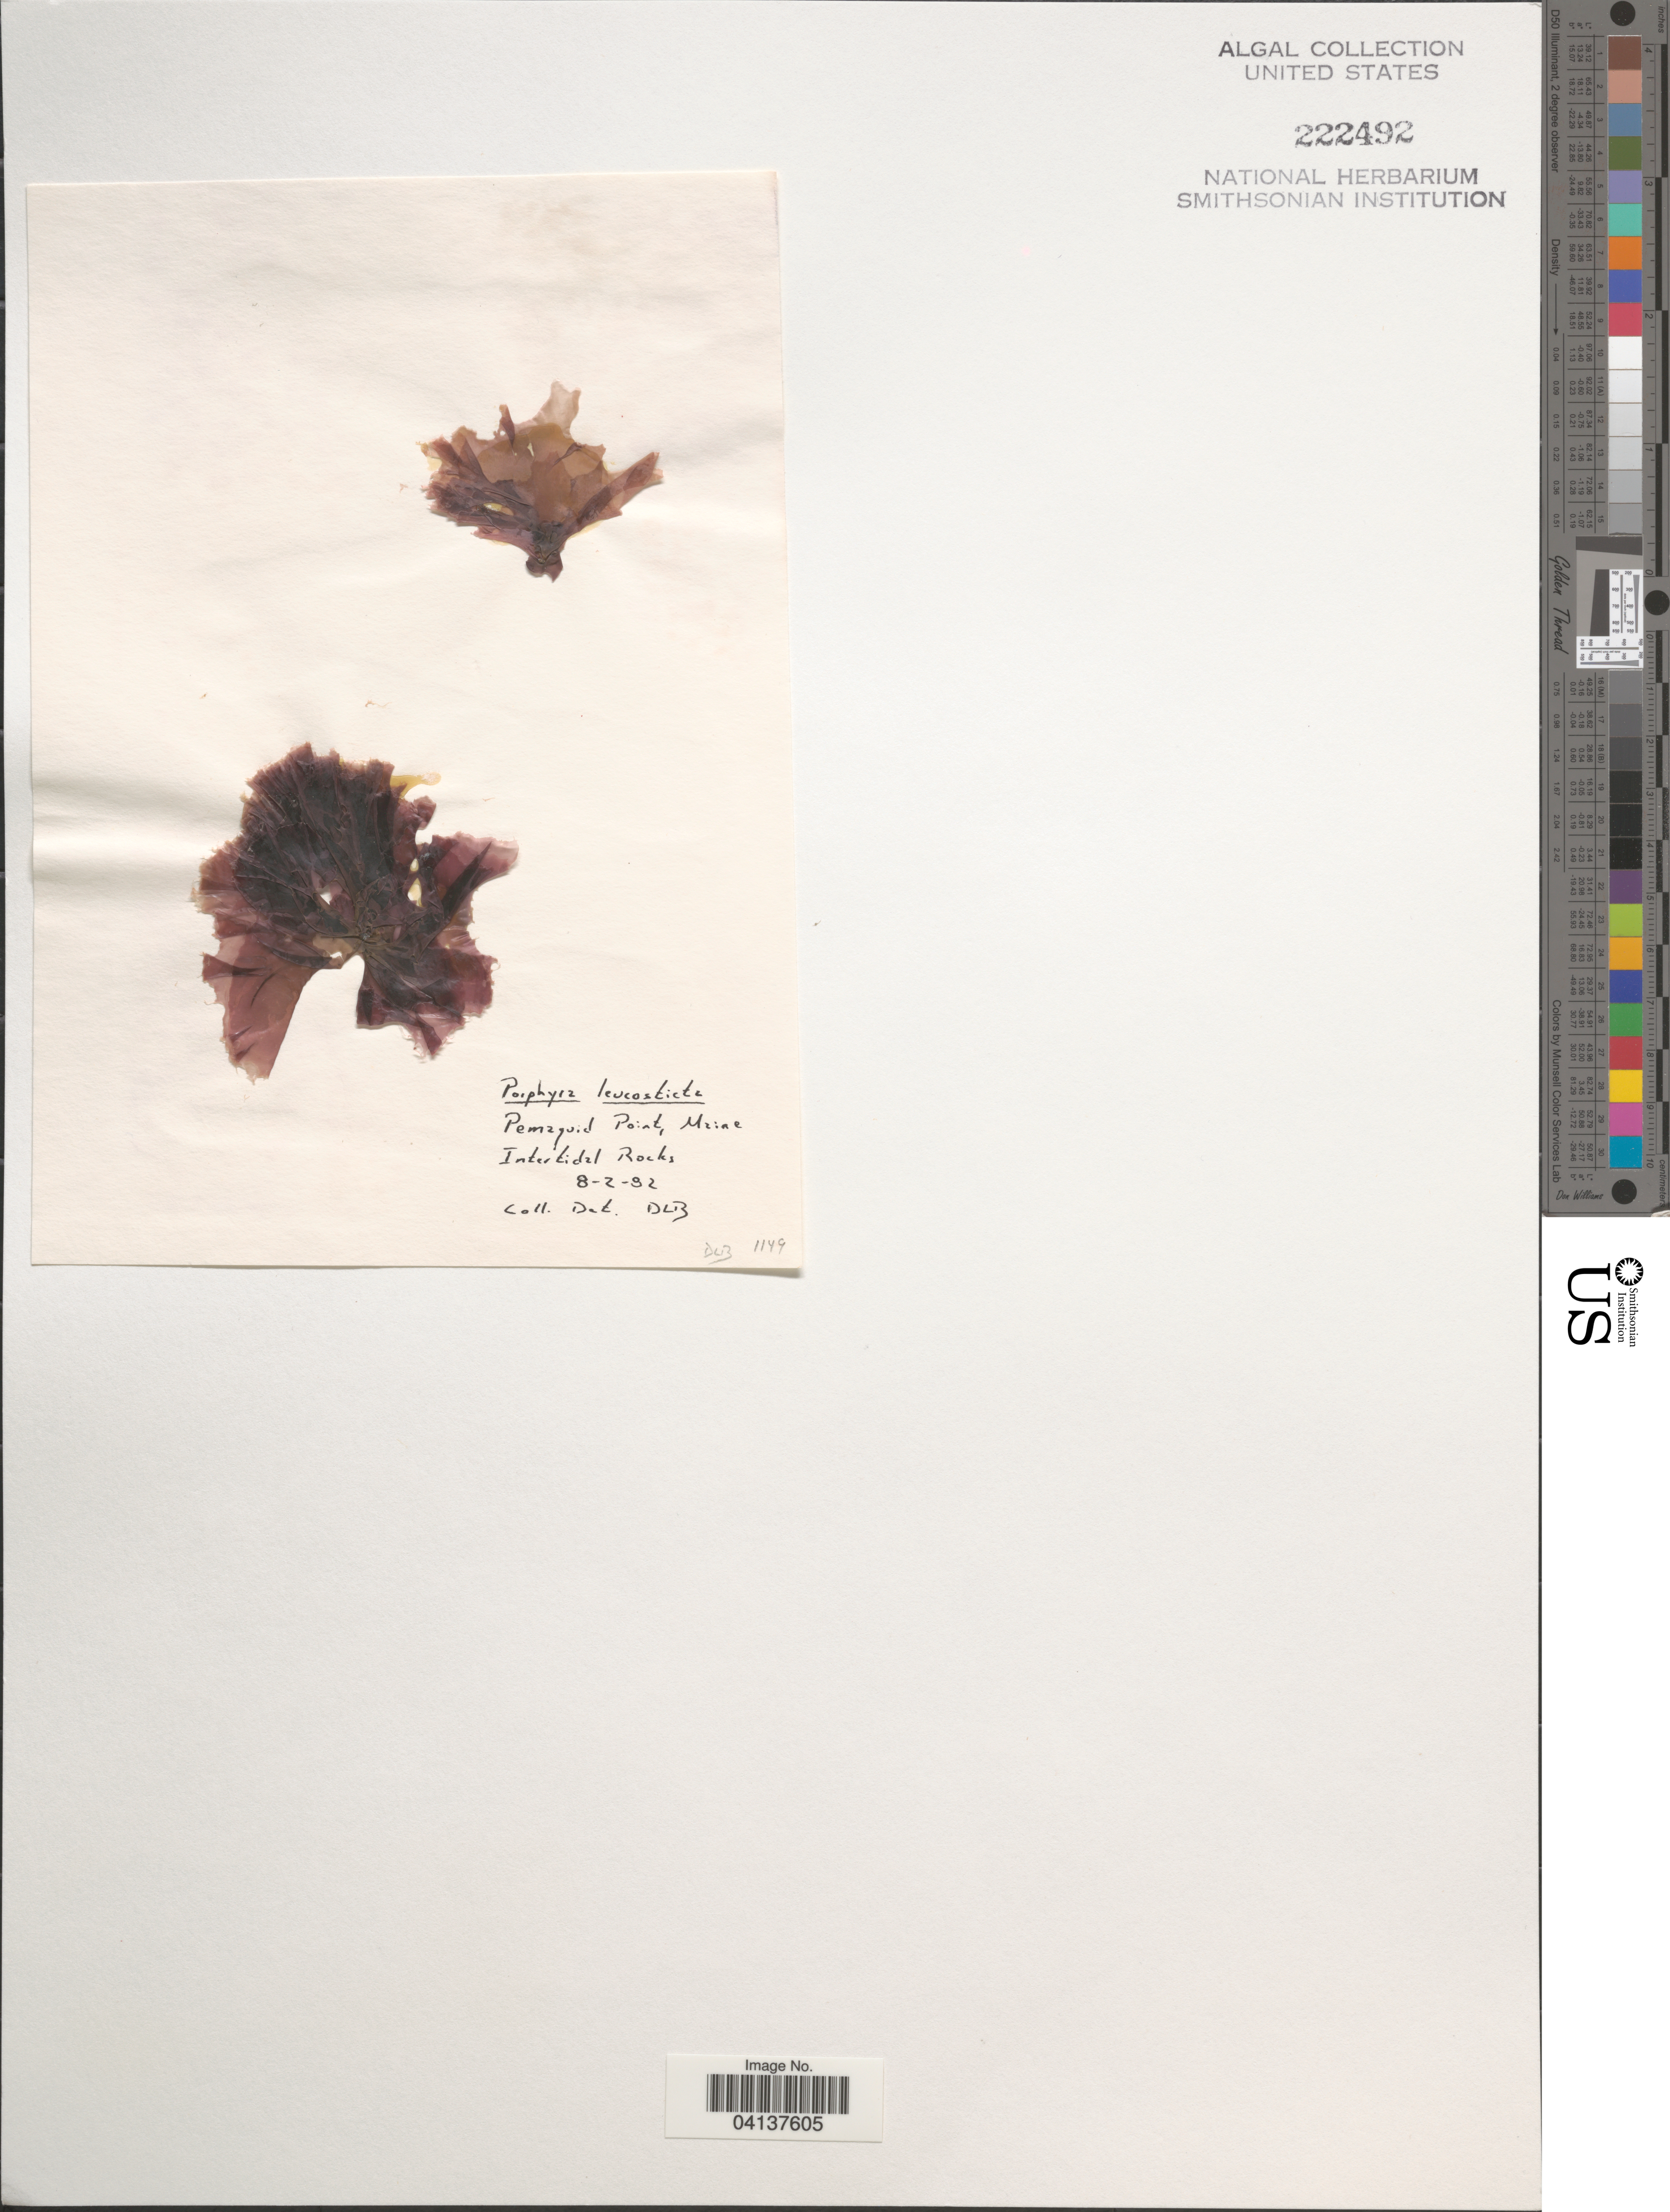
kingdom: Plantae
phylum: Rhodophyta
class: Bangiophyceae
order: Bangiales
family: Bangiaceae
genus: Pyropia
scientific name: Pyropia leucosticta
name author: (Thuret) Neefus & J. Brodie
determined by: Algae name updating Project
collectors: D. L. B.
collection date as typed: Transcribed d/m/y: 8/2/82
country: United States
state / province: Maine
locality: Pemaquid Point.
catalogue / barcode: US 222492